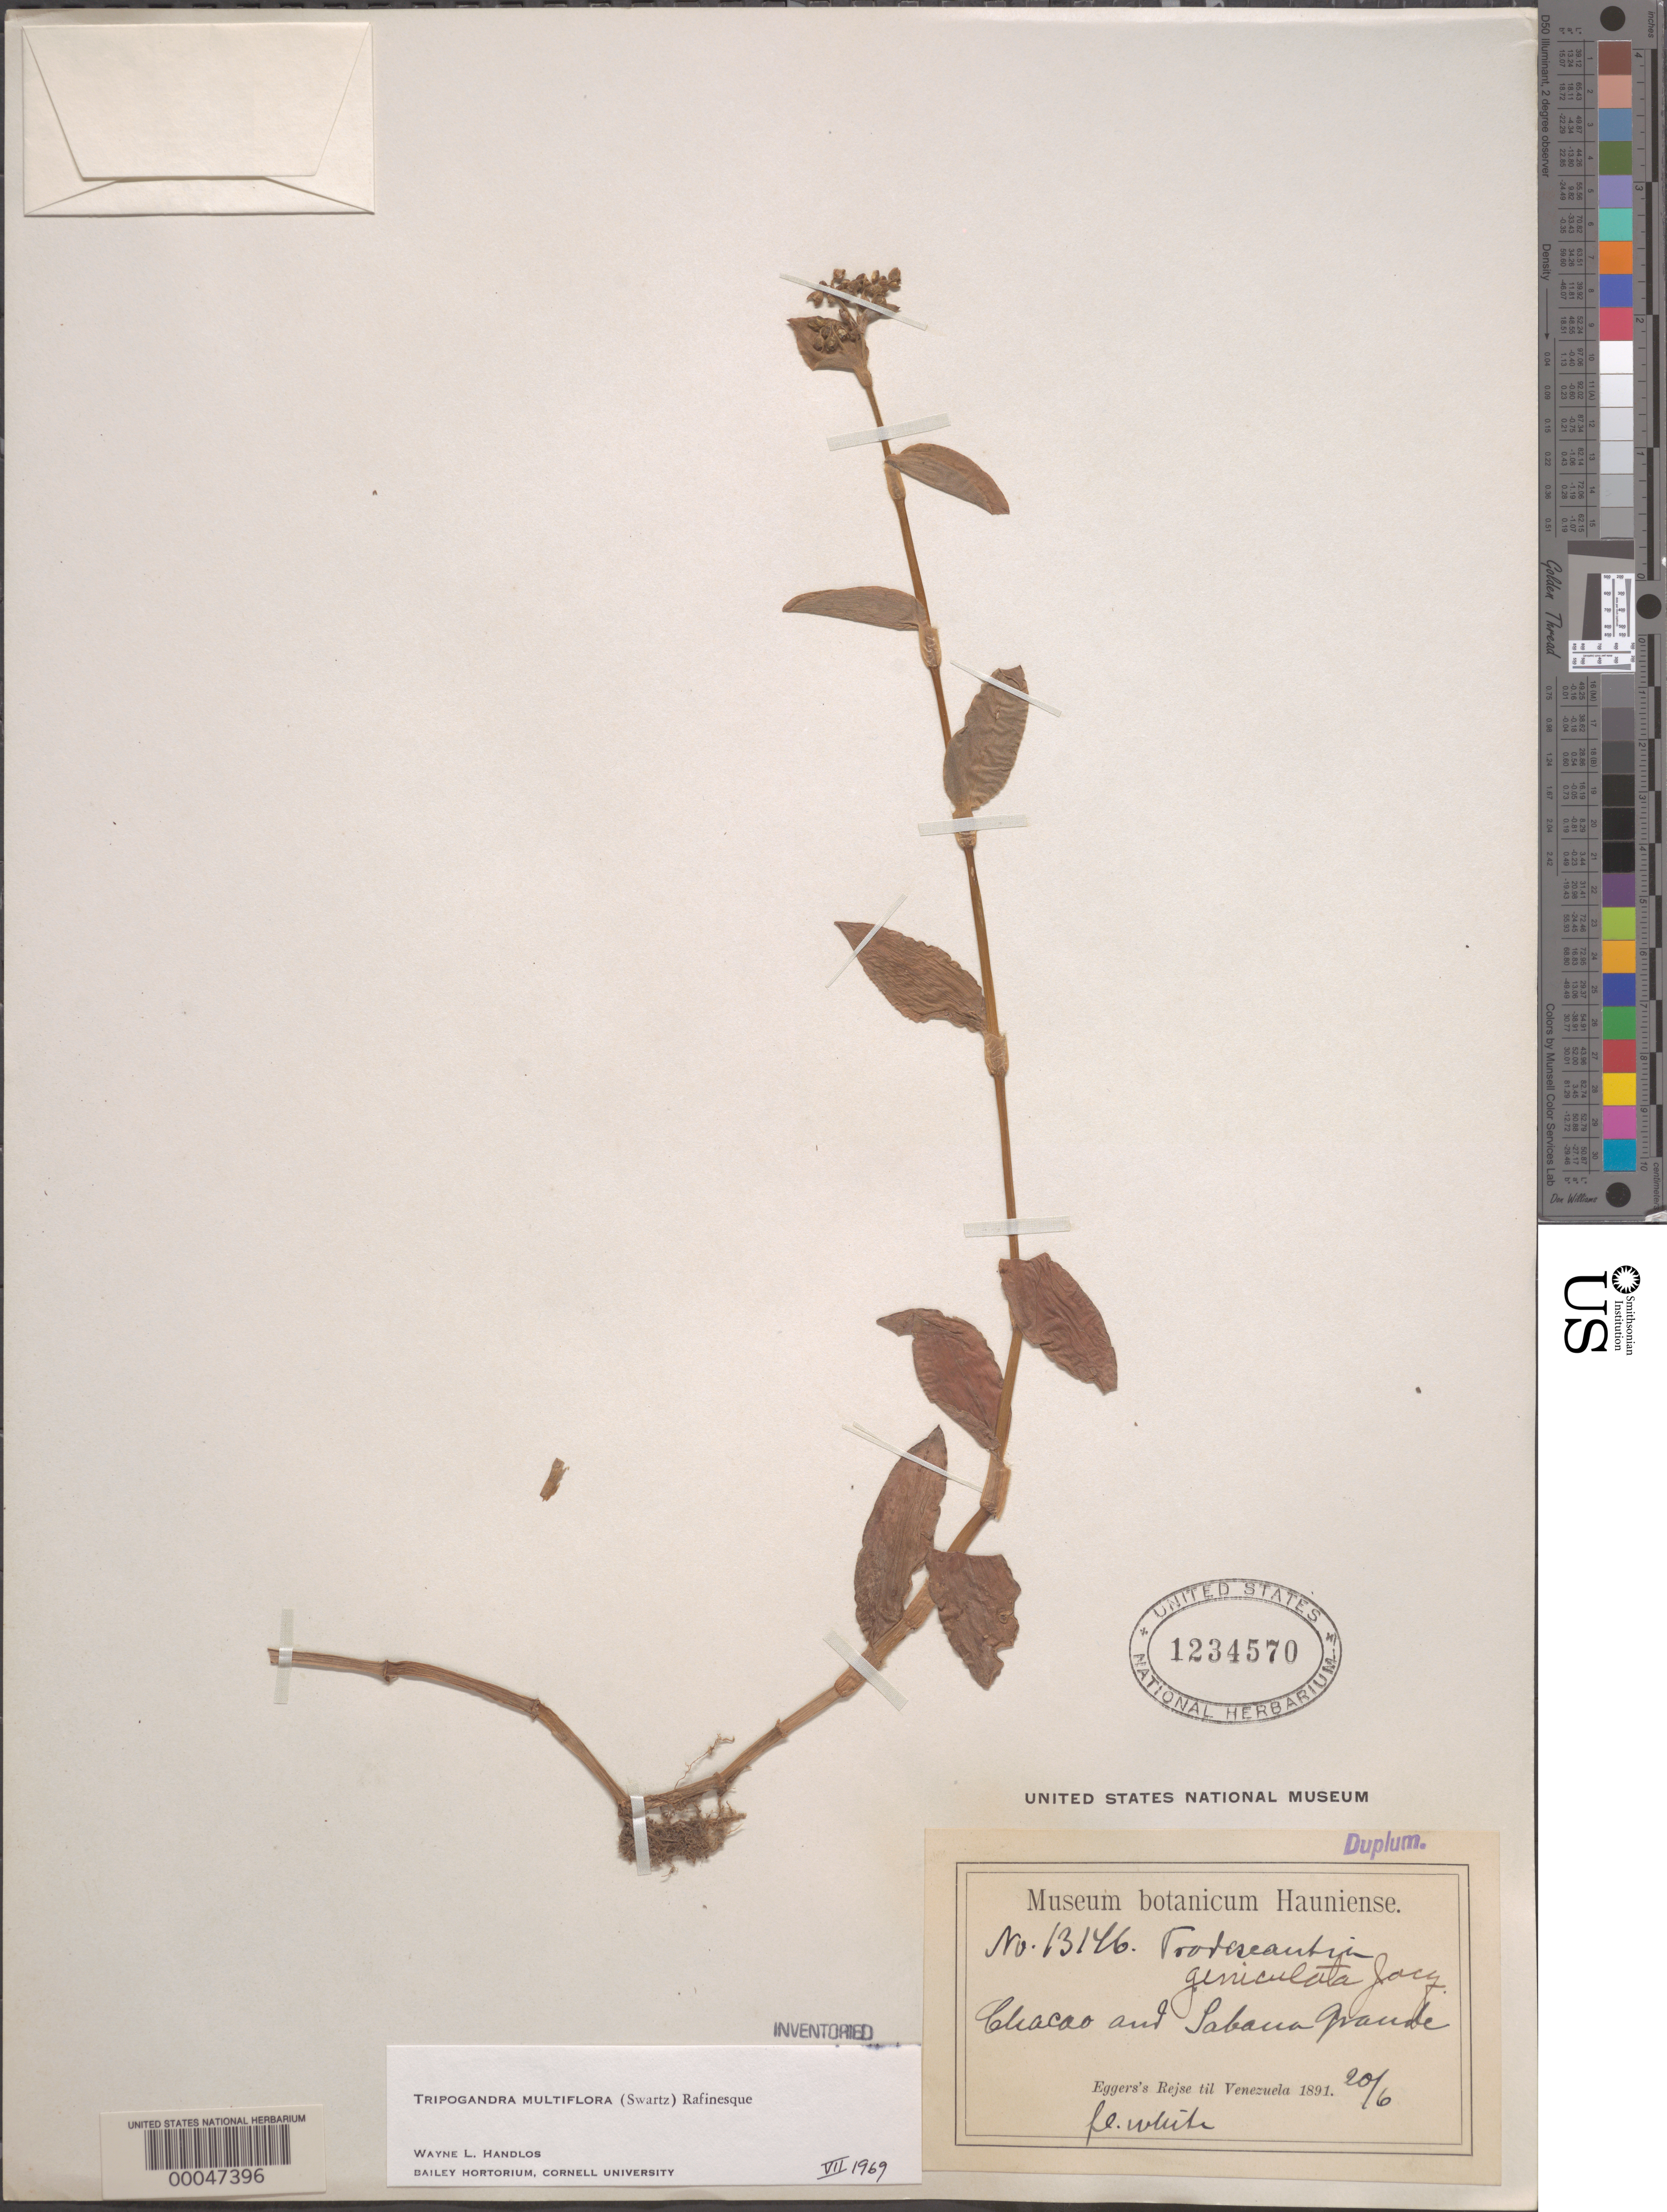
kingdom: Plantae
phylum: Tracheophyta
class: Liliopsida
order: Commelinales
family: Commelinaceae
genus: Tripogandra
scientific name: Tripogandra multiflora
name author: (Sw.) Raf.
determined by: Handlos, W. L.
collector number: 13146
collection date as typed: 20 Jun 1891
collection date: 1891-06-20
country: Venezuela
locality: Eggers's rejse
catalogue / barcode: US 1234570